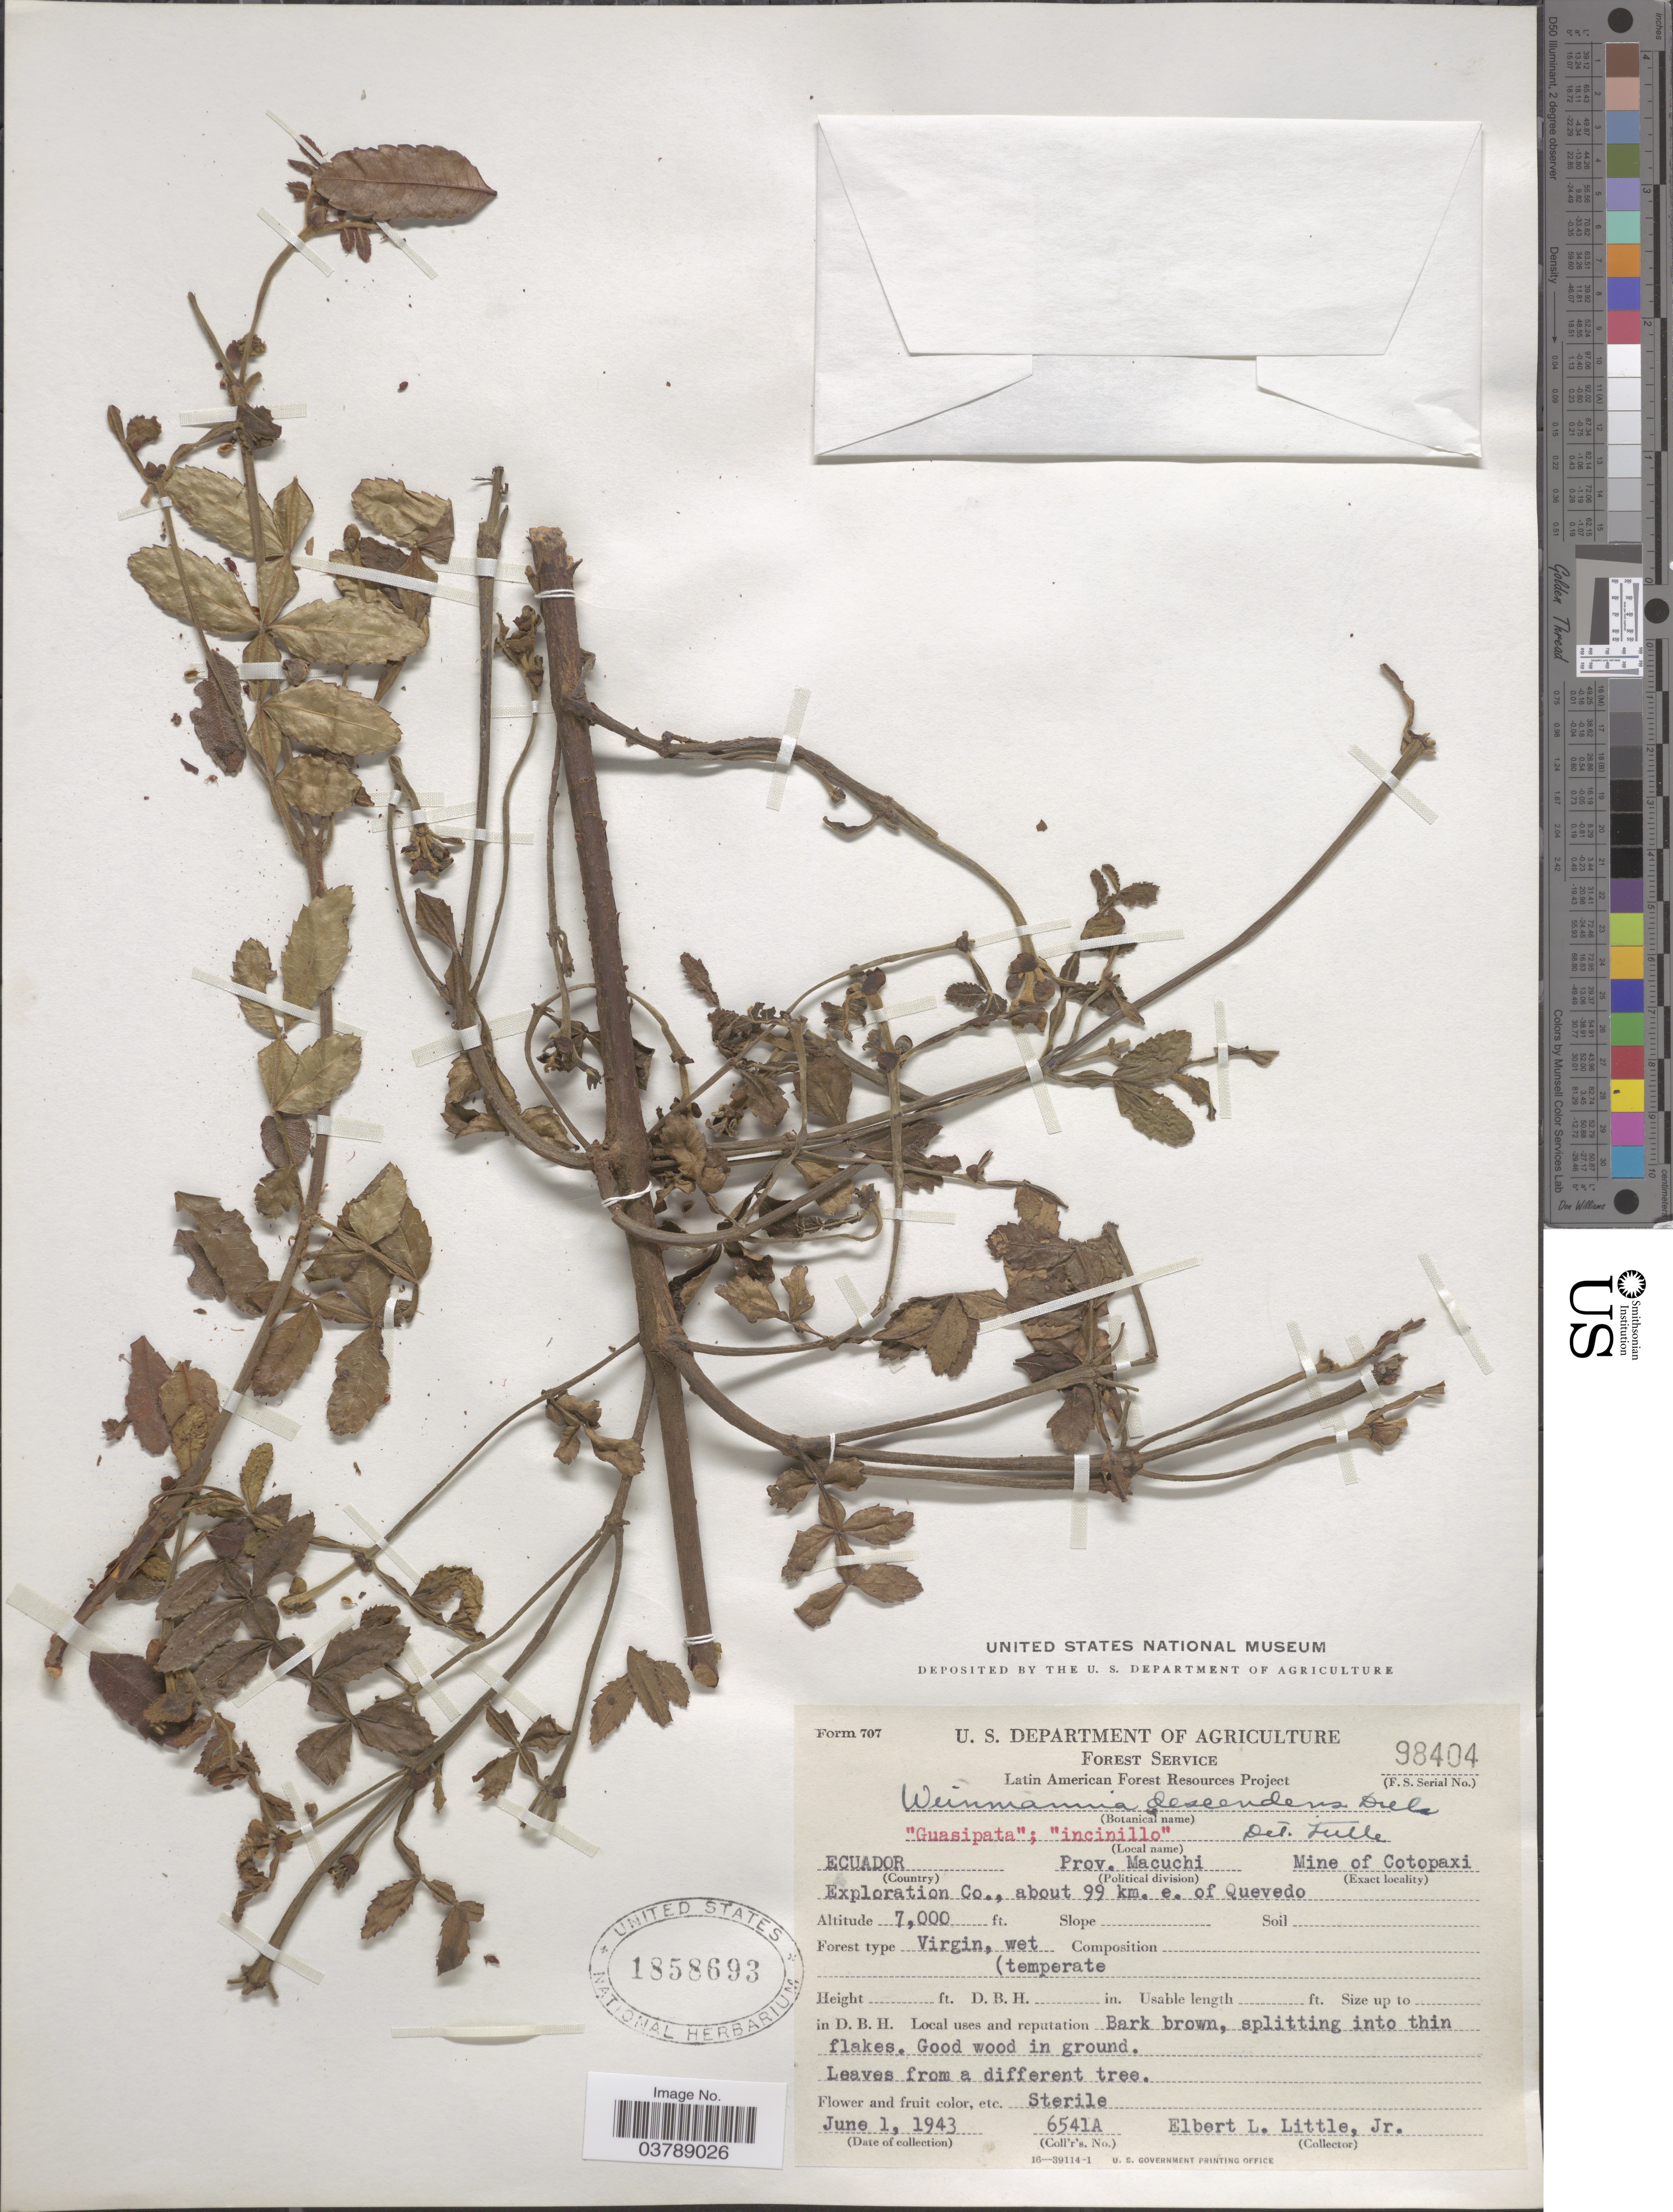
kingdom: Plantae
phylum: Tracheophyta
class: Magnoliopsida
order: Oxalidales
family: Cunoniaceae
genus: Weinmannia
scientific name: Weinmannia descendens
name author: Diels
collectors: E. L. Little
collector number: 6541A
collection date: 1943-06-01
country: Ecuador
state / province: Cotopaxi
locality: Prov. Macuchi. Mine of Cotopaxi. Exploration Co., about 99 km. e. of Quevedo.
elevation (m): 2134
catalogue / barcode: US 1858693